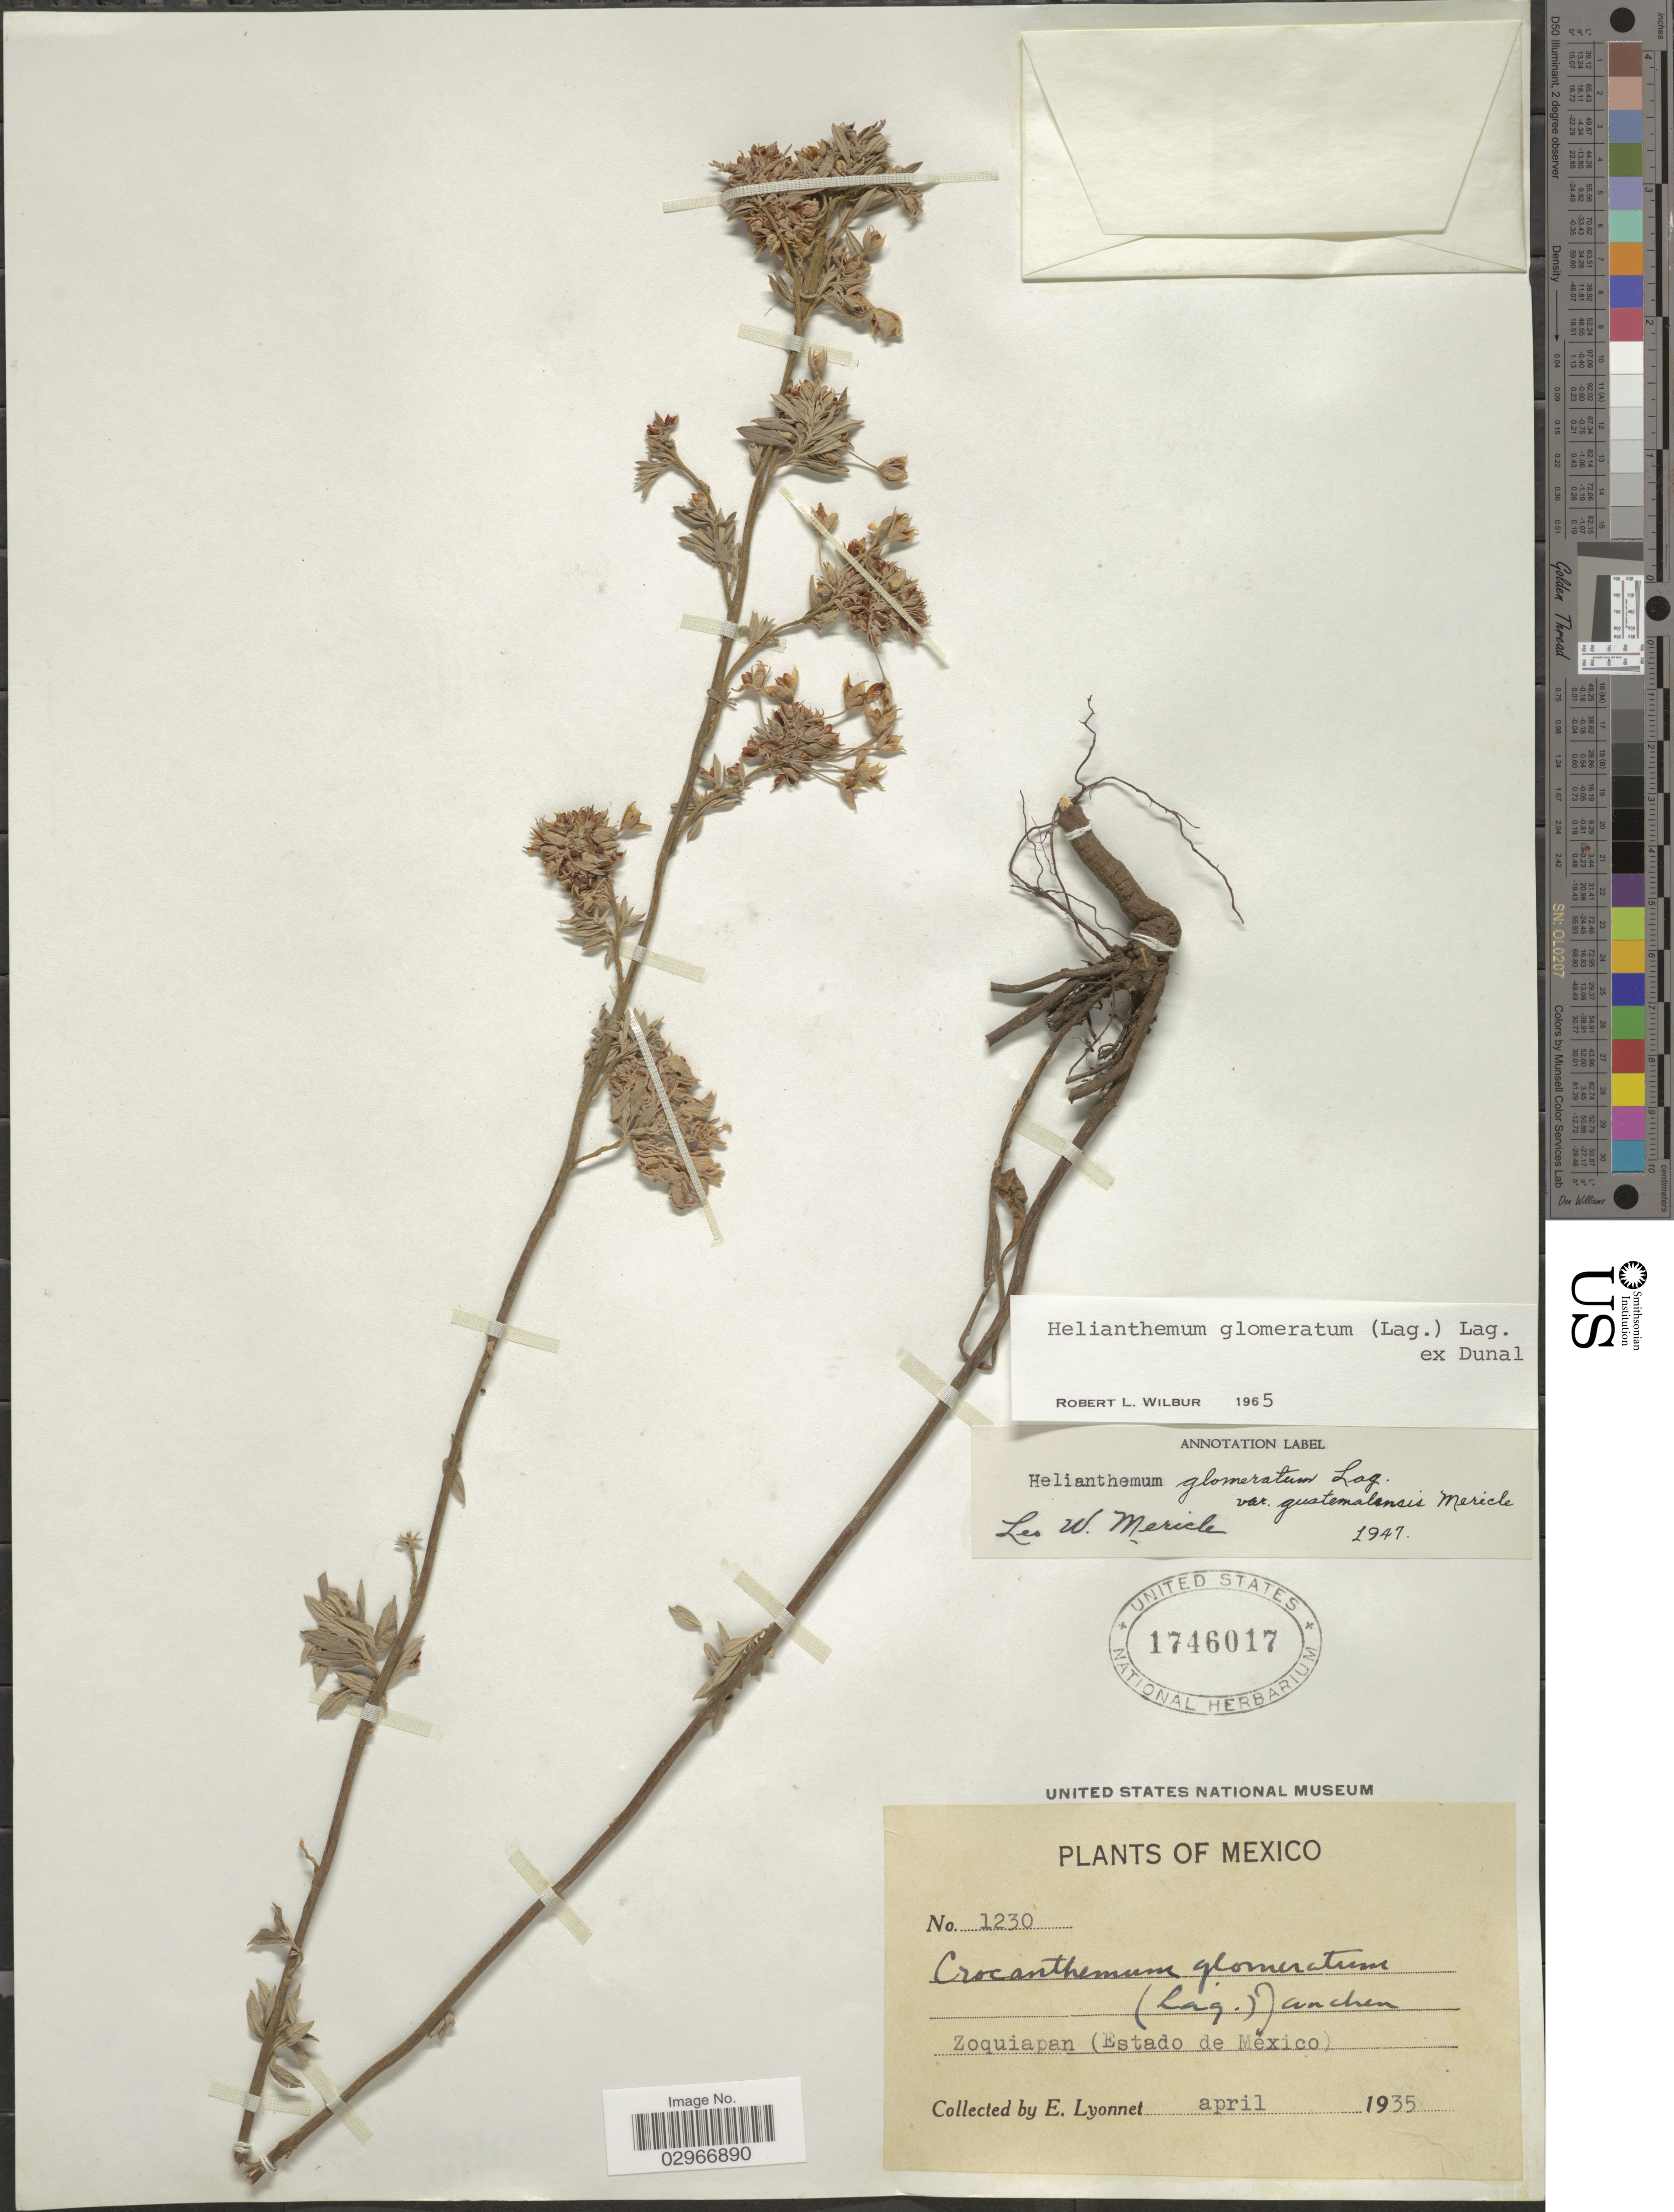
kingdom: Plantae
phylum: Tracheophyta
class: Magnoliopsida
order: Malvales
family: Cistaceae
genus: Helianthemum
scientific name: Helianthemum glomeratum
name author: (Lag.) Lag. ex Dunal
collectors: E. Lyonnet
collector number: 1230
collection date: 1935-04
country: Mexico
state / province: México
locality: Zoquiapan.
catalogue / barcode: US 1746017